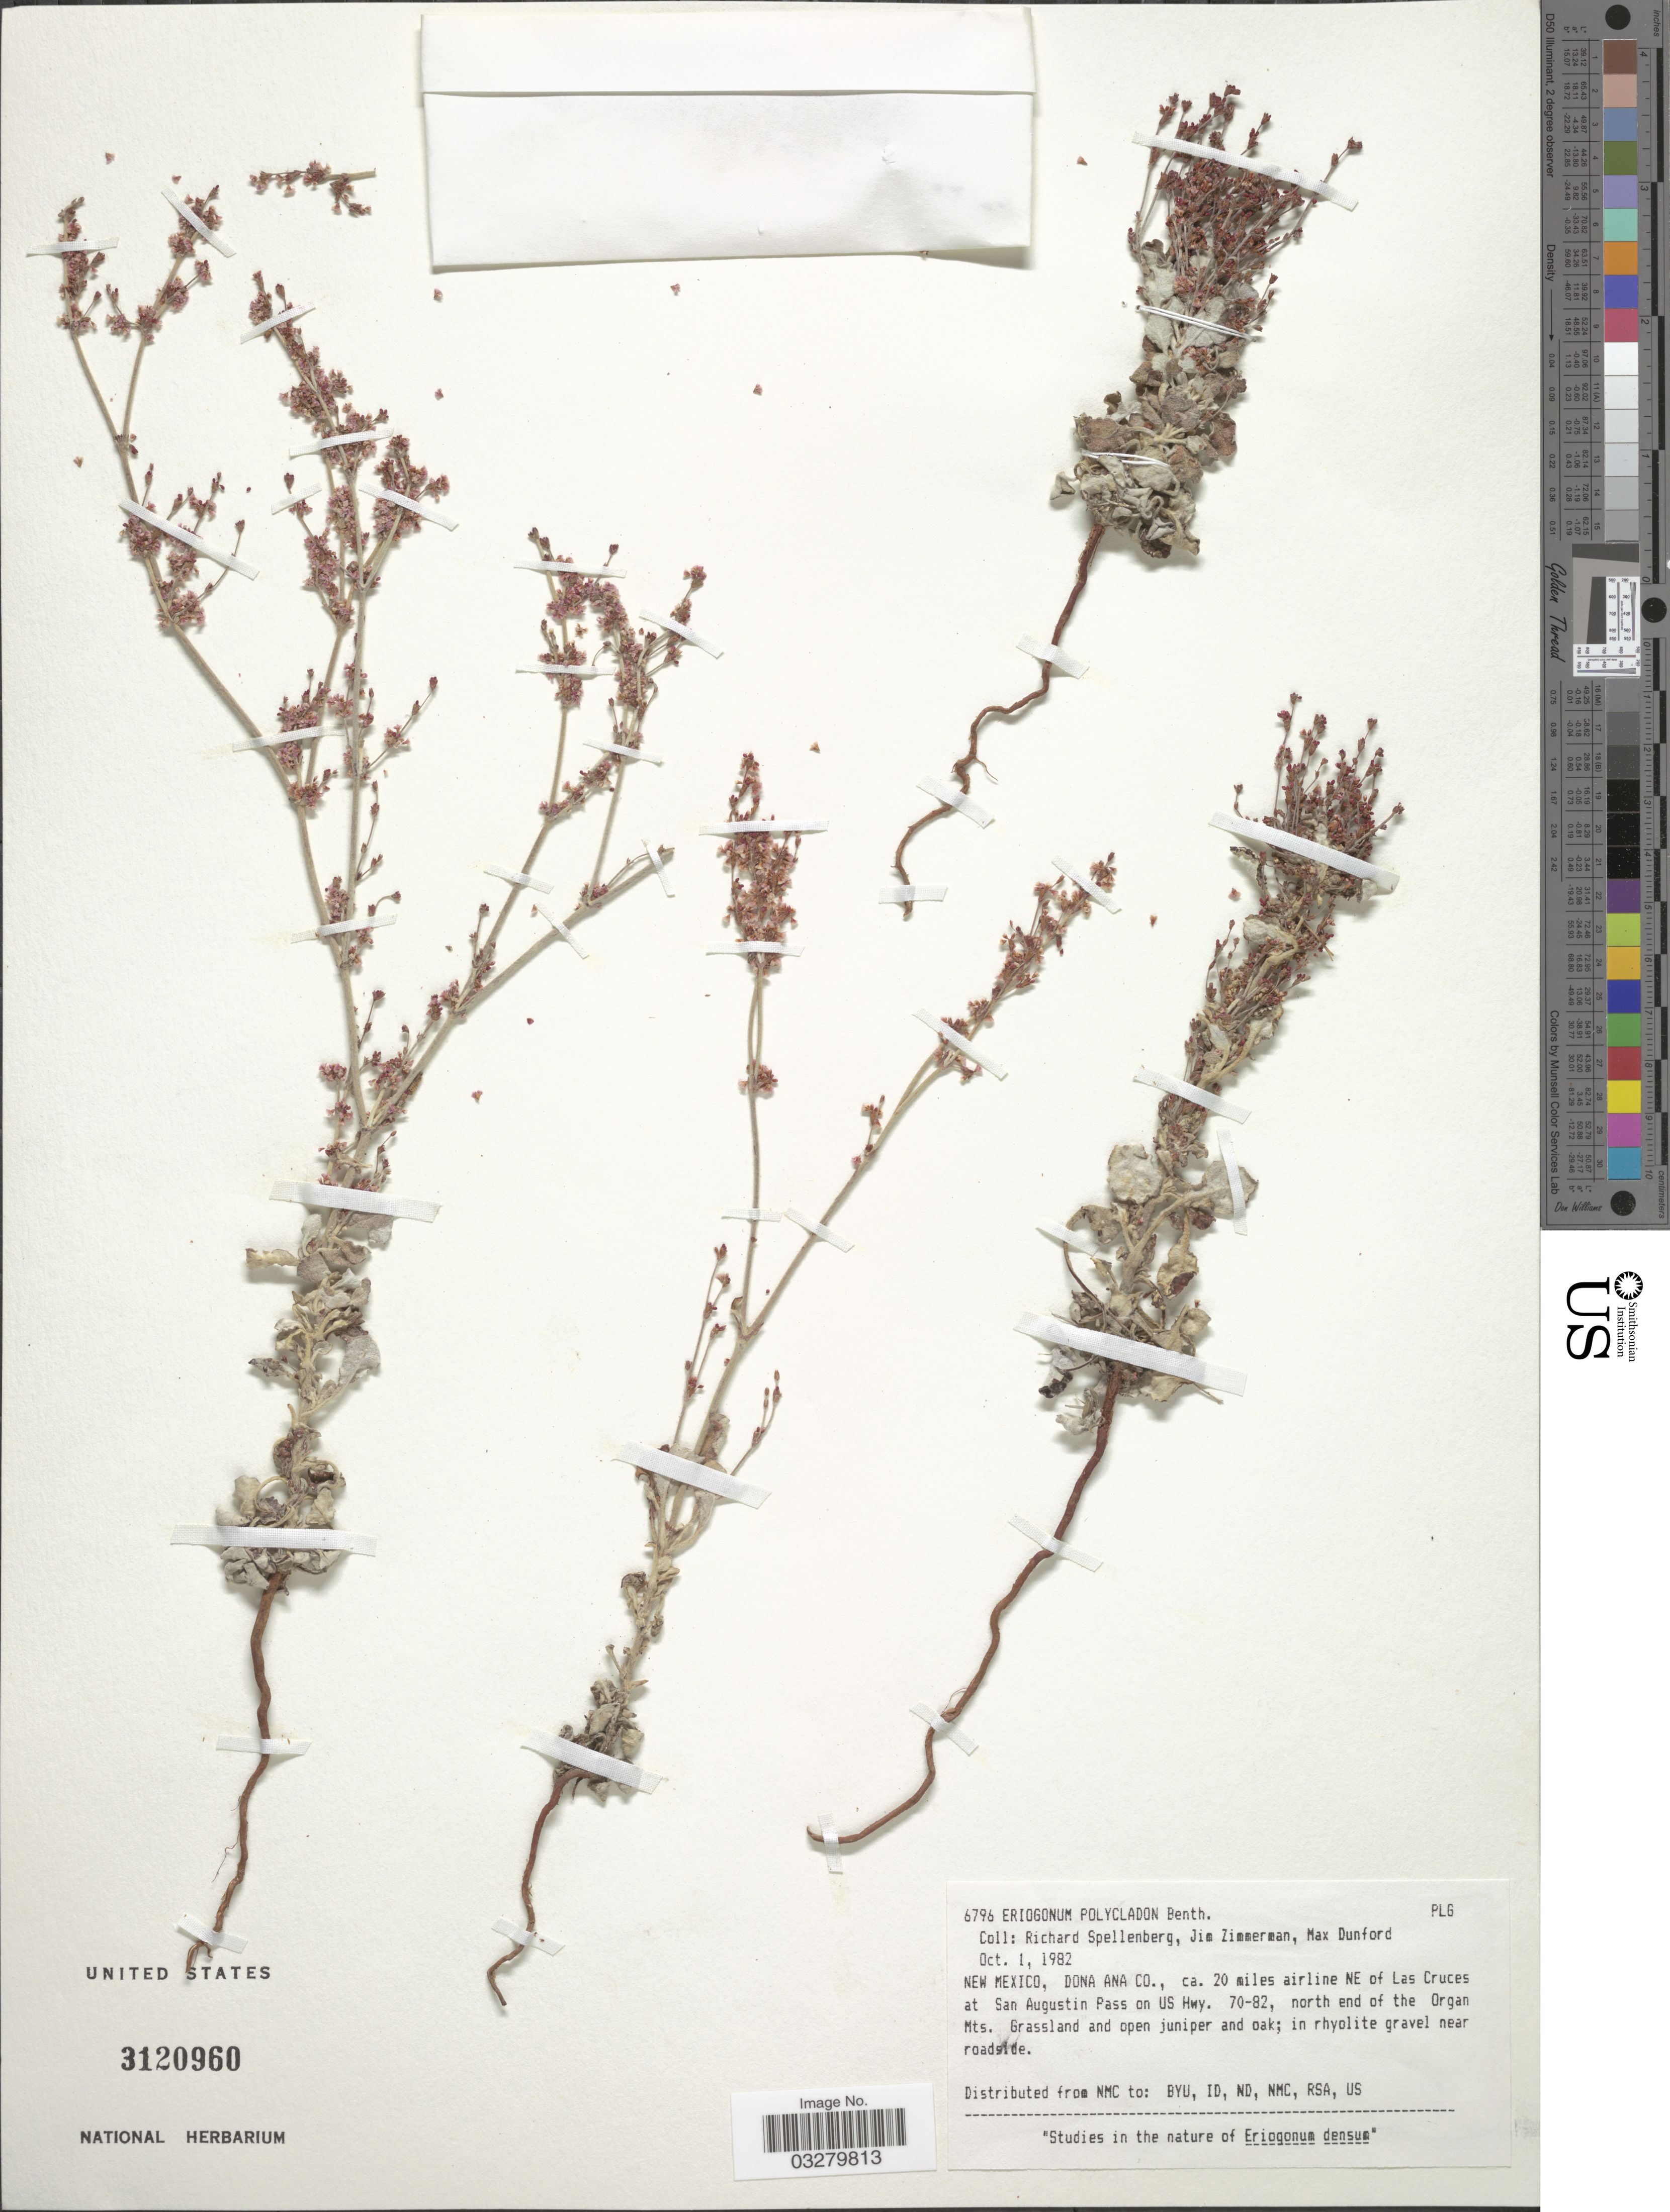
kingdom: Plantae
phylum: Tracheophyta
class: Magnoliopsida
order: Caryophyllales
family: Polygonaceae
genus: Eriogonum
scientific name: Eriogonum polycladon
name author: Benth.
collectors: R. Spellenberg, J. Zimmerman & M. Dunford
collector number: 6796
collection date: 1982-10-01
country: United States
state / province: New Mexico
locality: Dona Ana Co., ca. 20 miles airline NE of Las Cruces at San Augustin Pass on US Hwy. 70-82, north end of the Organ Mts.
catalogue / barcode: US 3120960